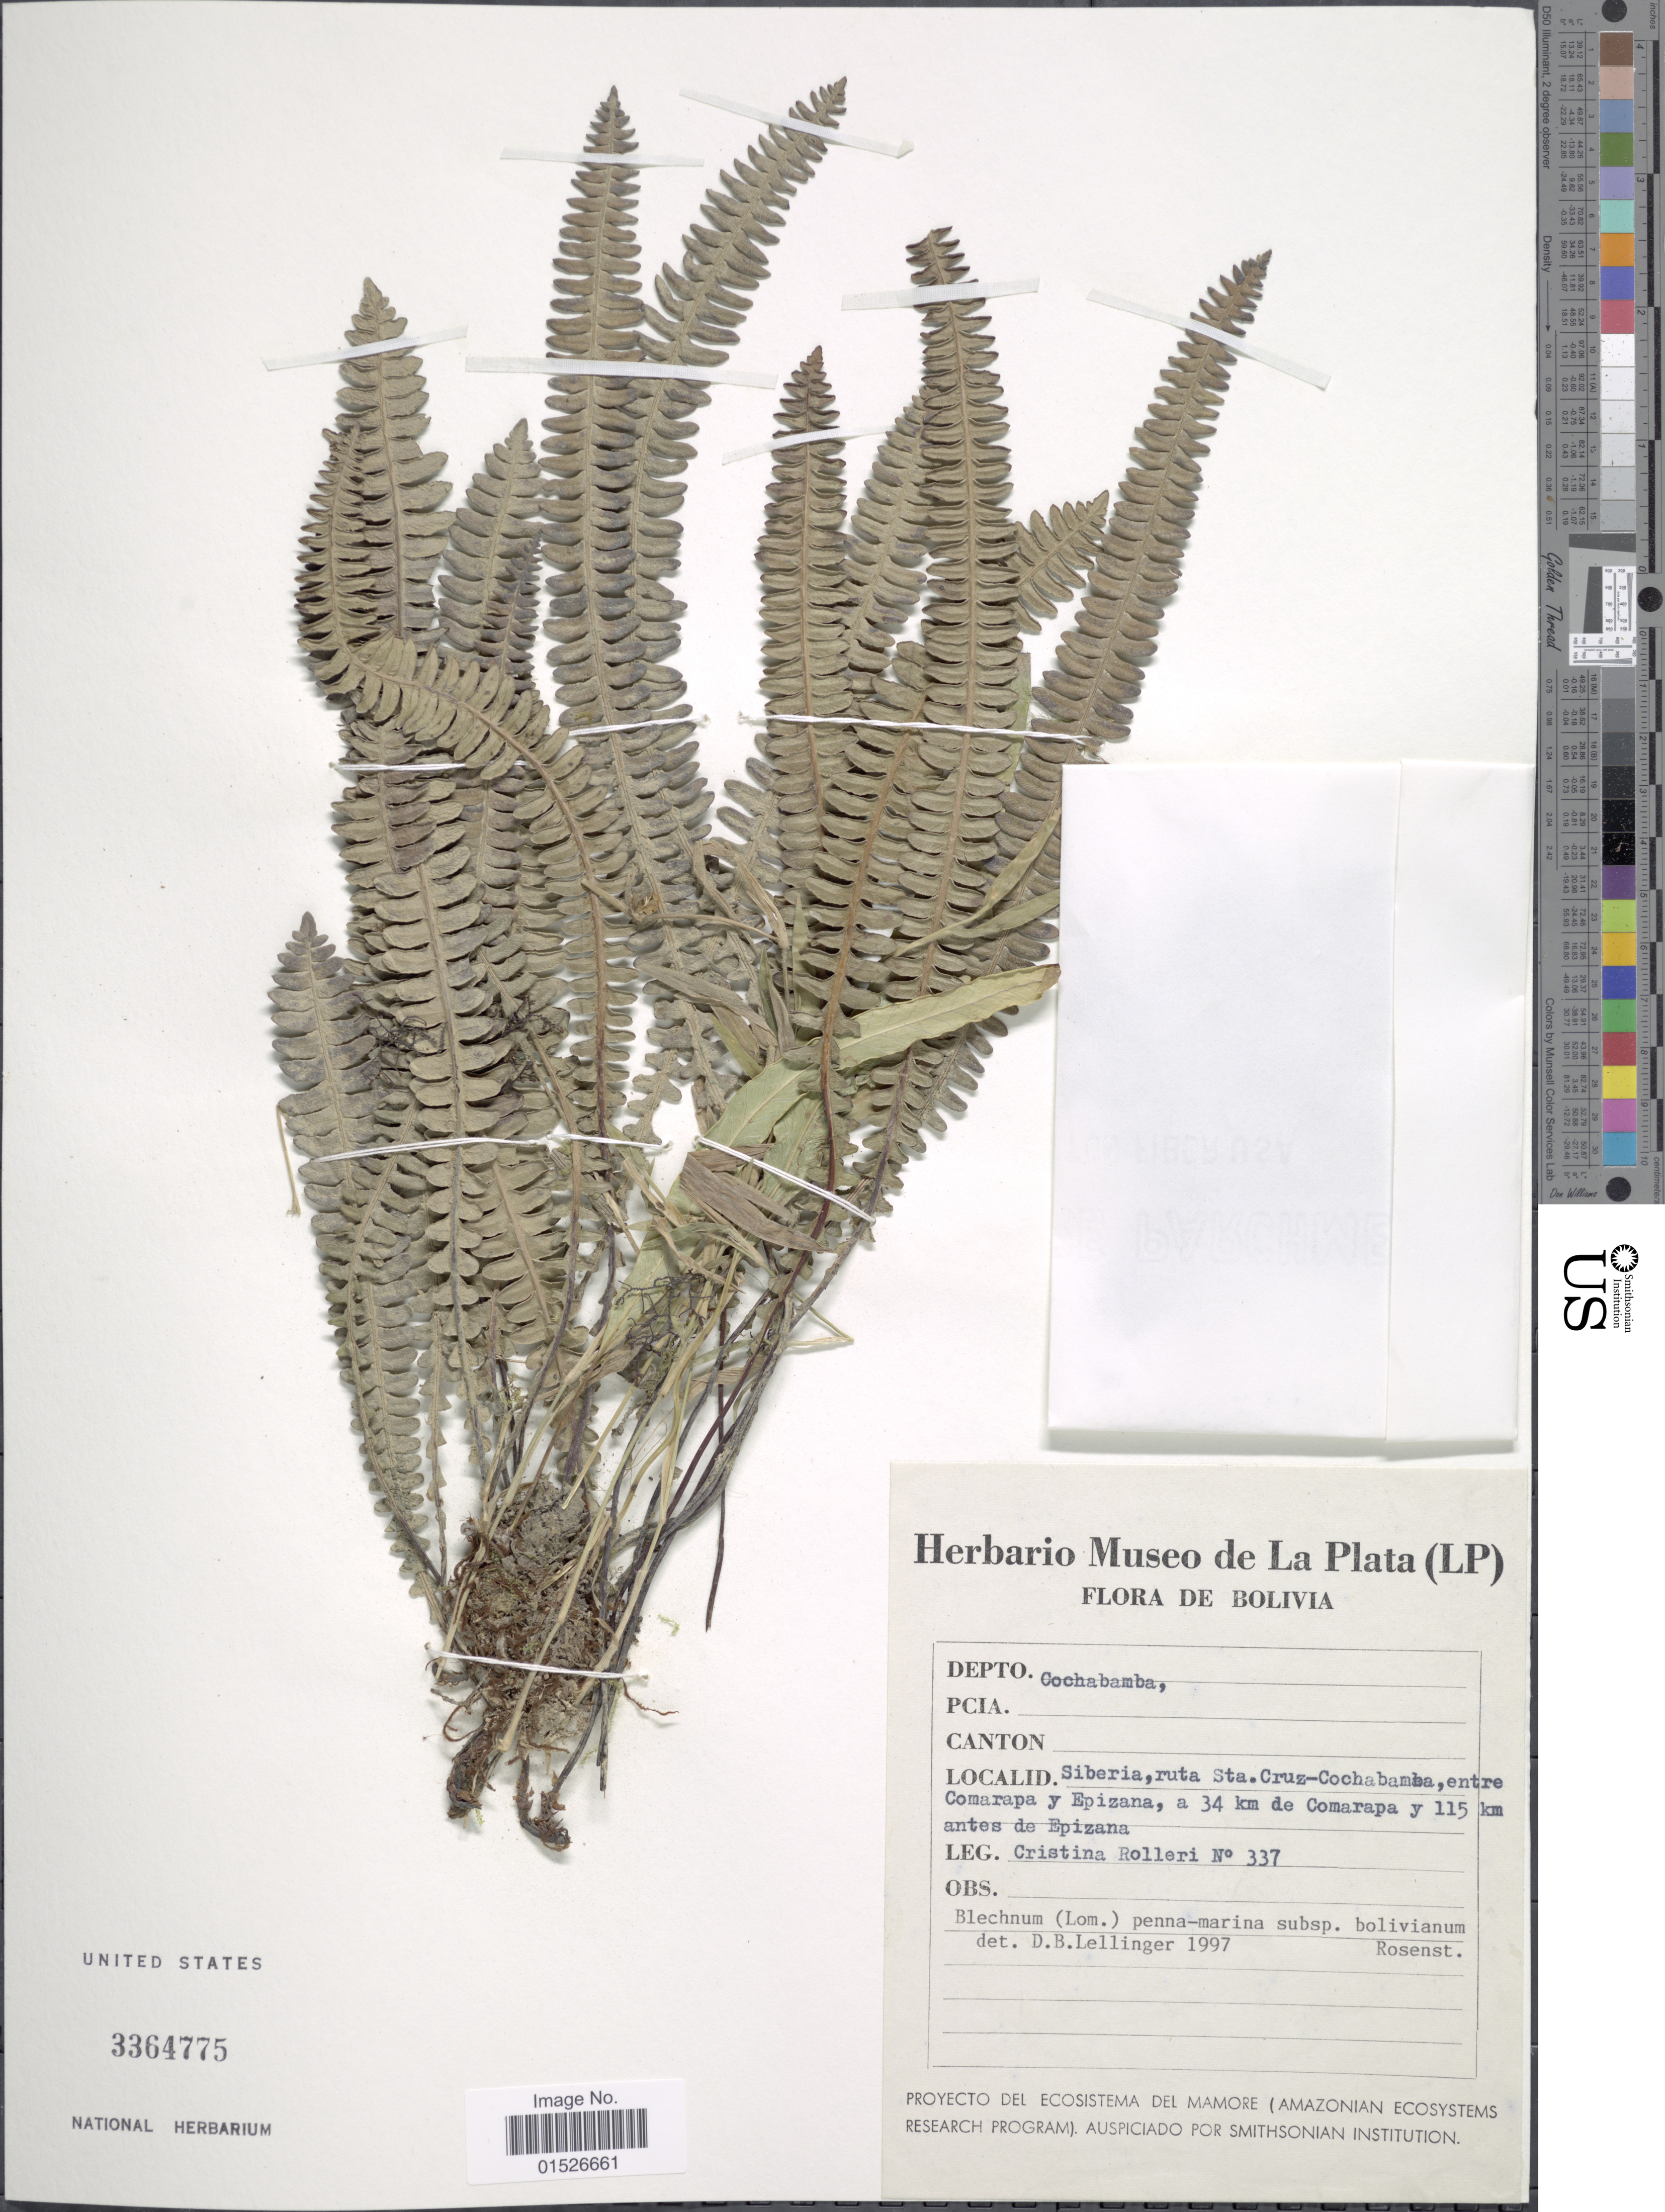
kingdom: Plantae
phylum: Tracheophyta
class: Polypodiopsida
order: Polypodiales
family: Blechnaceae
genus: Blechnum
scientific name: Blechnum penna-marina subsp. bolivianum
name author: Rosenst. ex Looser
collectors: C. Rolleri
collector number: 337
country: Bolivia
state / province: Cochabamba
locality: Siberia, ruta Sta. Cruz-Cochabamba, entre Comarapa y Epizana, a 34 km de Comarapa y 115 km antes de Epizana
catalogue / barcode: US 3364775